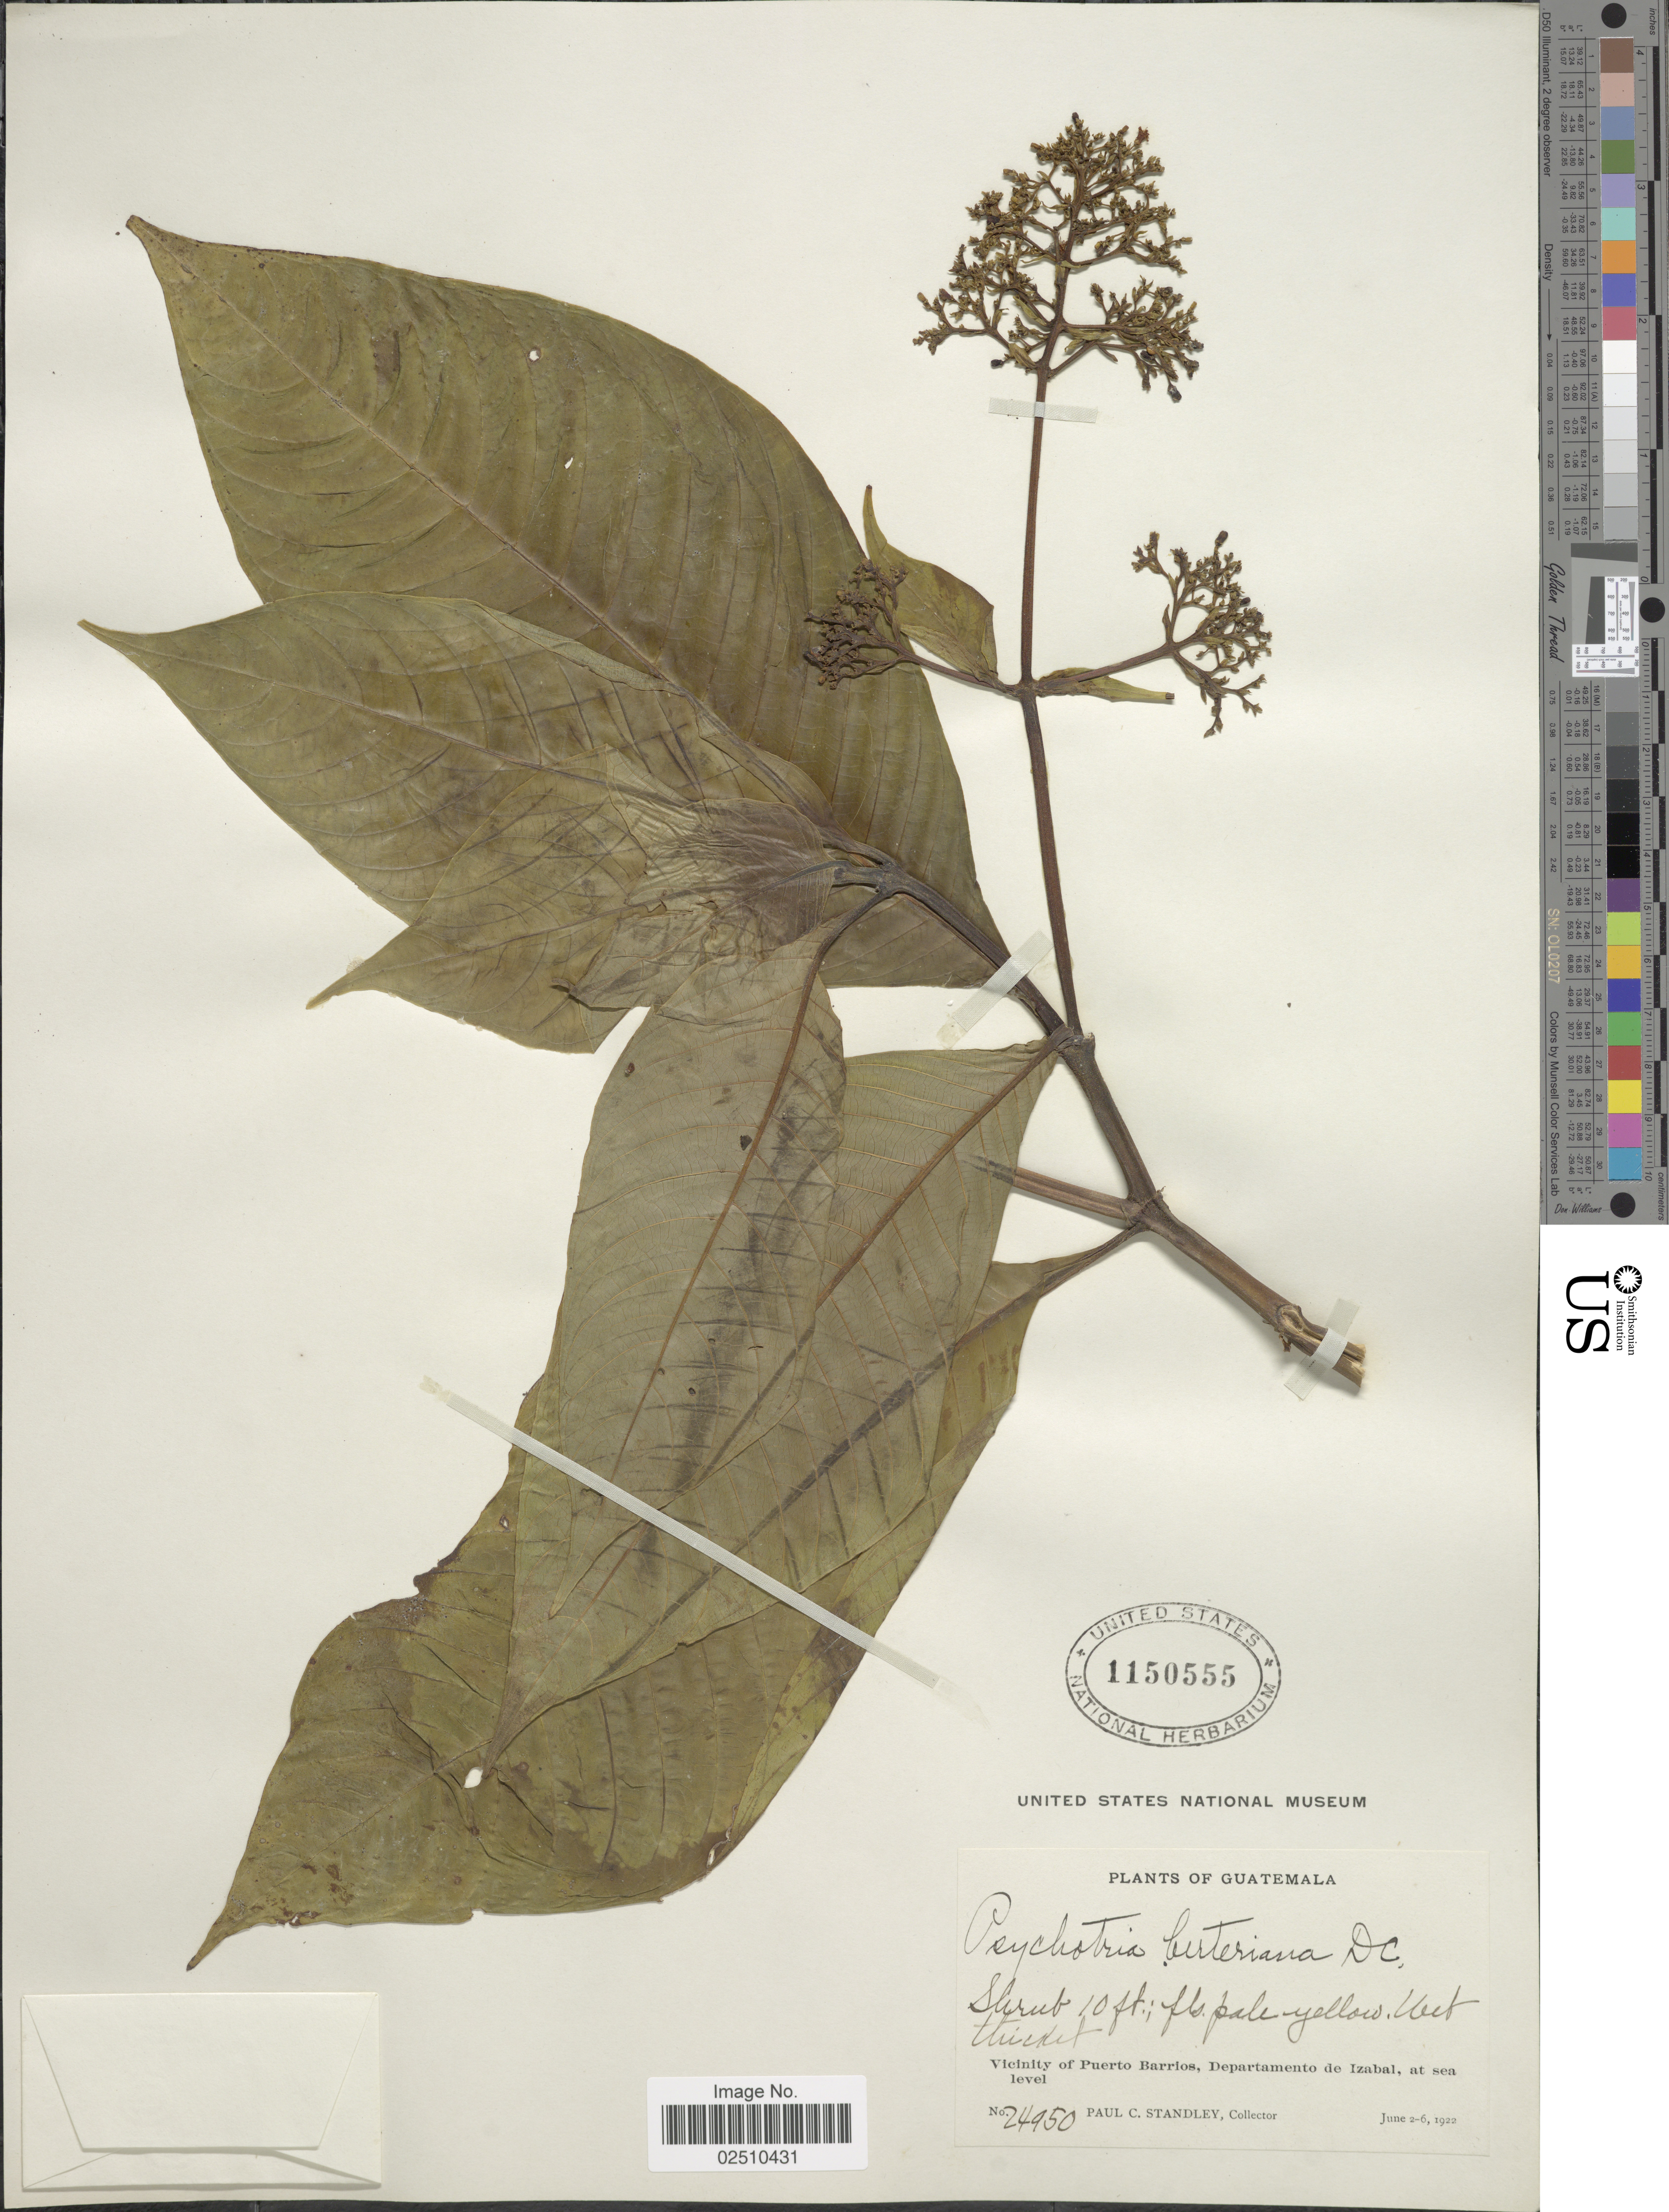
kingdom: Plantae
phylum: Tracheophyta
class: Magnoliopsida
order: Gentianales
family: Rubiaceae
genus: Psychotria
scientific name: Psychotria berteroana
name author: DC.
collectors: P. C. Standley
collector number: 24950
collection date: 1922-06-02/1922-06-06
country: Guatemala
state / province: Izabal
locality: Vicinity of Puerto Barrios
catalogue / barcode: US 1150555